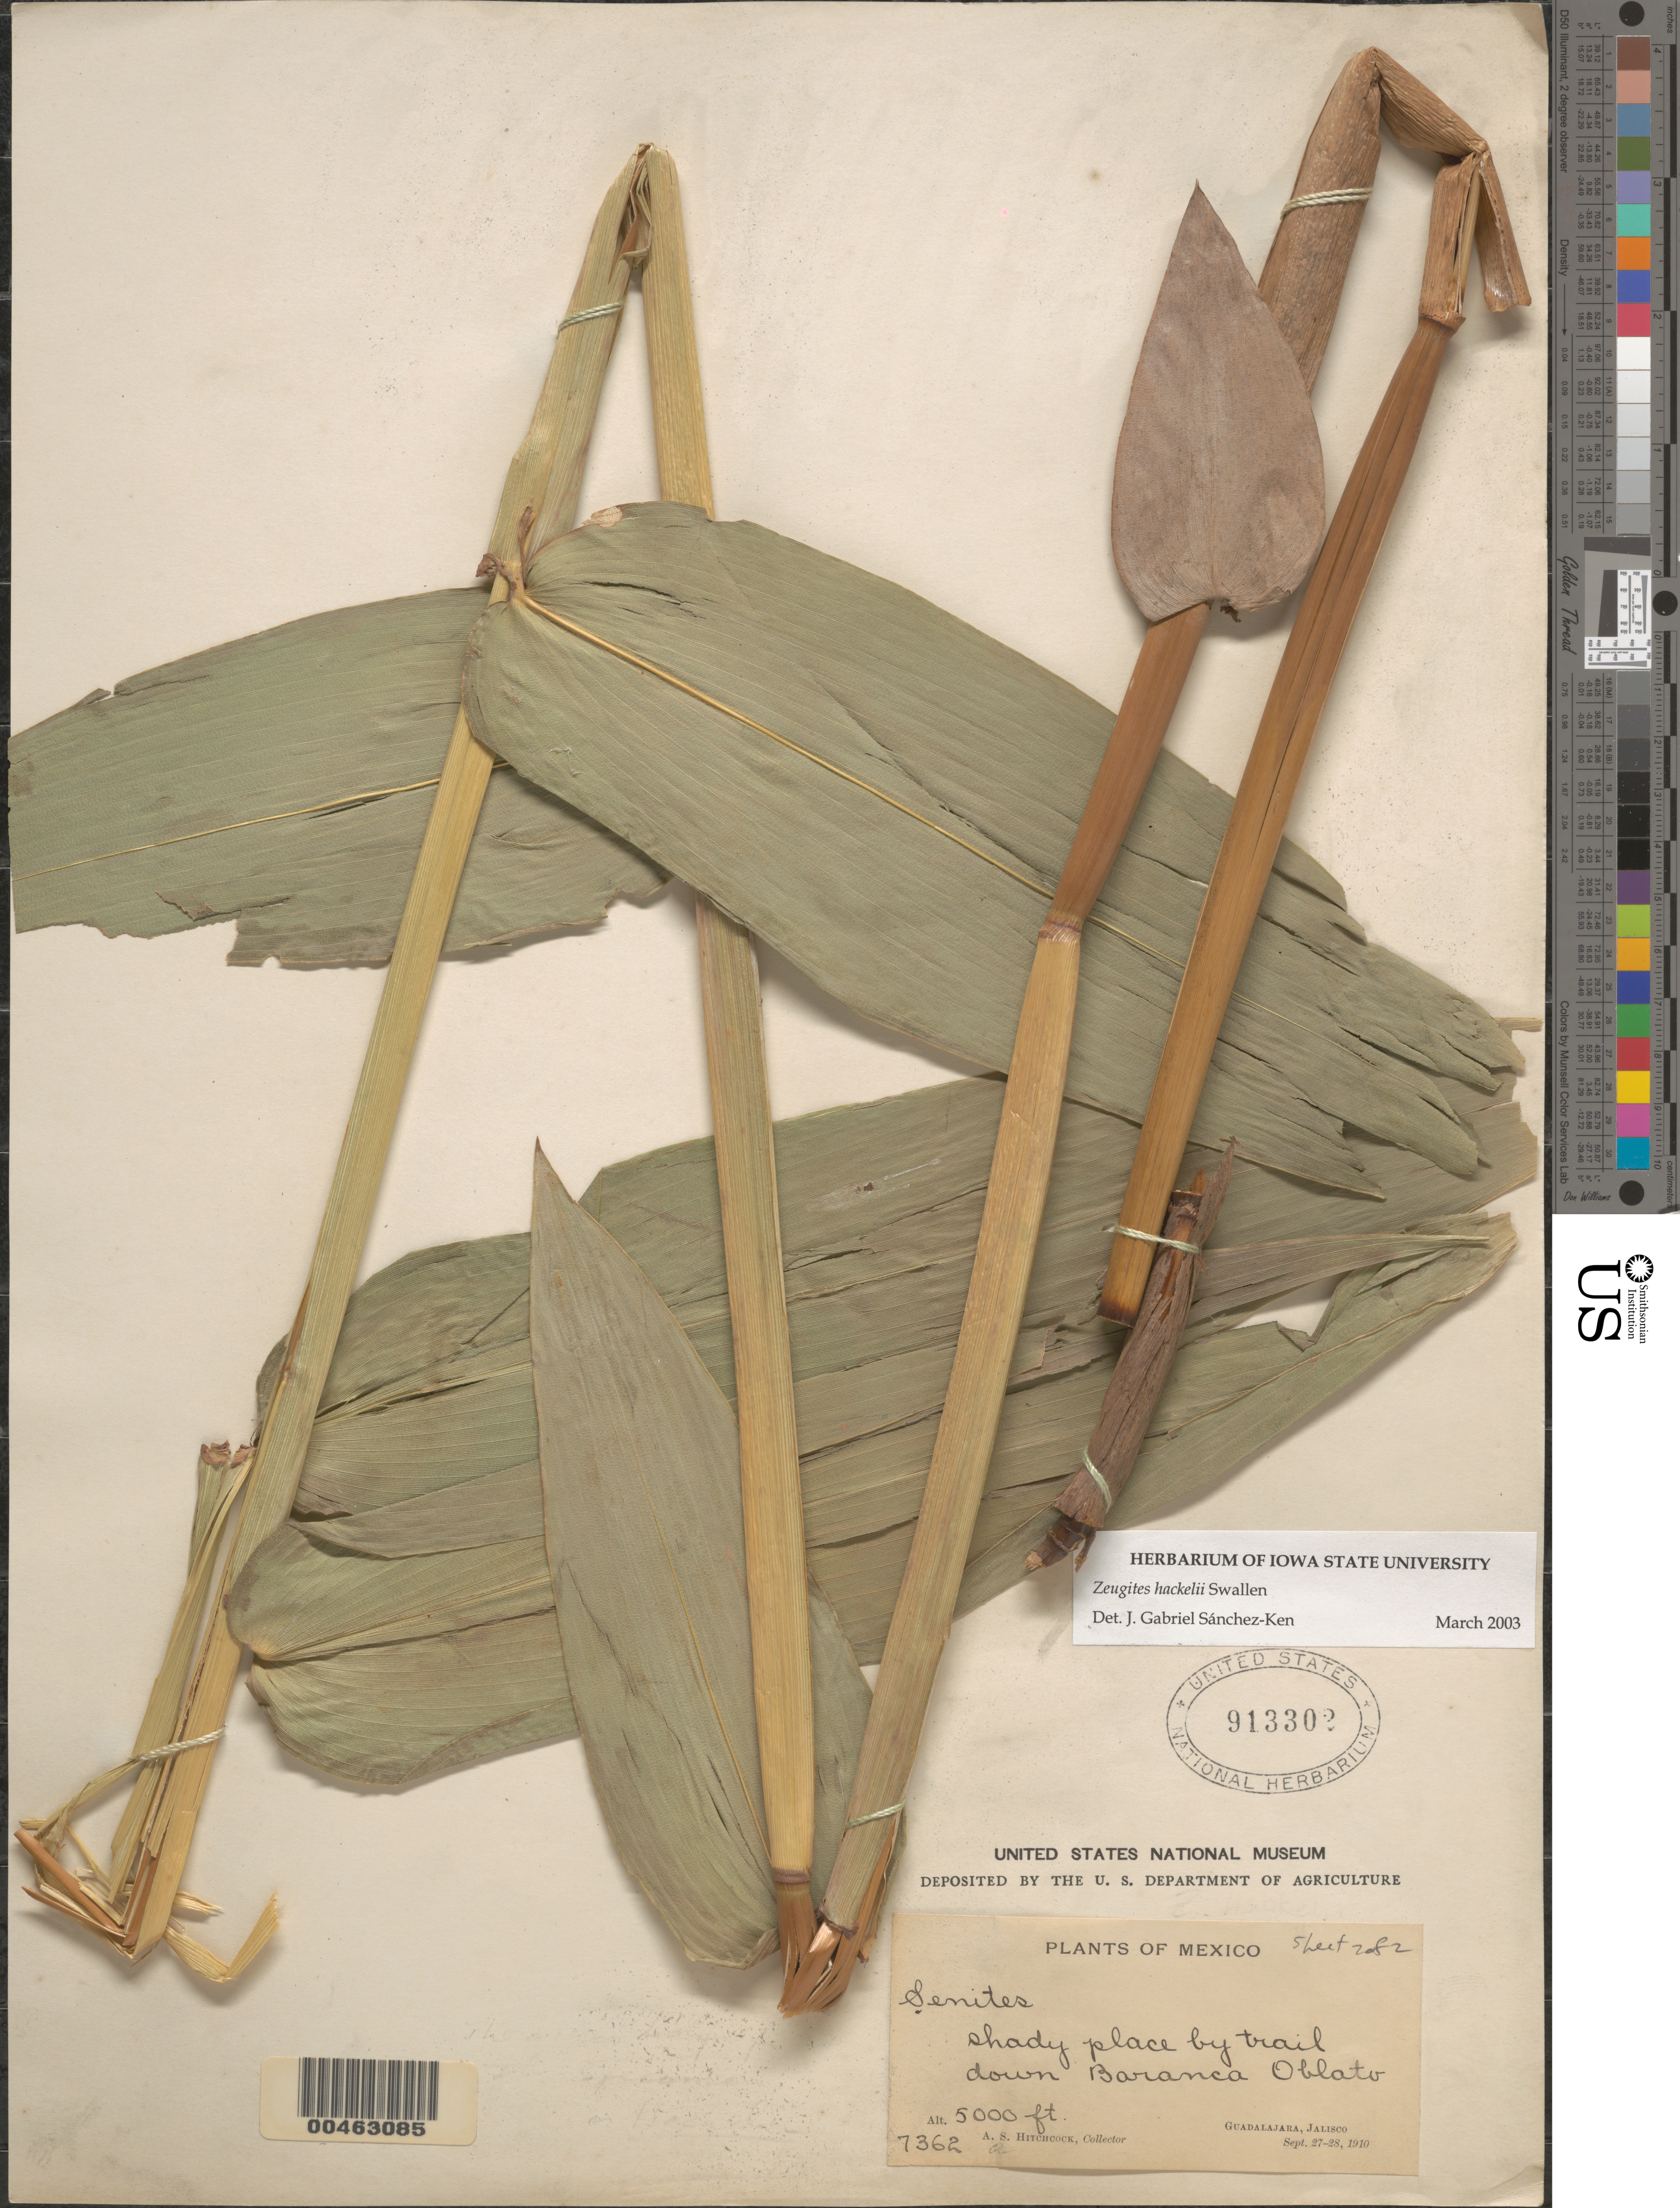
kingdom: Plantae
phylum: Tracheophyta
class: Liliopsida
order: Poales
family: Poaceae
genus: Zeugites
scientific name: Zeugites latifolius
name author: (E. Fourn.) Hemsl.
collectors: A. S. Hitchcock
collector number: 7362a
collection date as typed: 27 Sep 1910 to 28 Sep 1910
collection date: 1910-09-27/1910-09-28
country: Mexico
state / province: Jalisco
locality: Baranca Oblato, Guadalajara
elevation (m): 1524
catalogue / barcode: US 913302